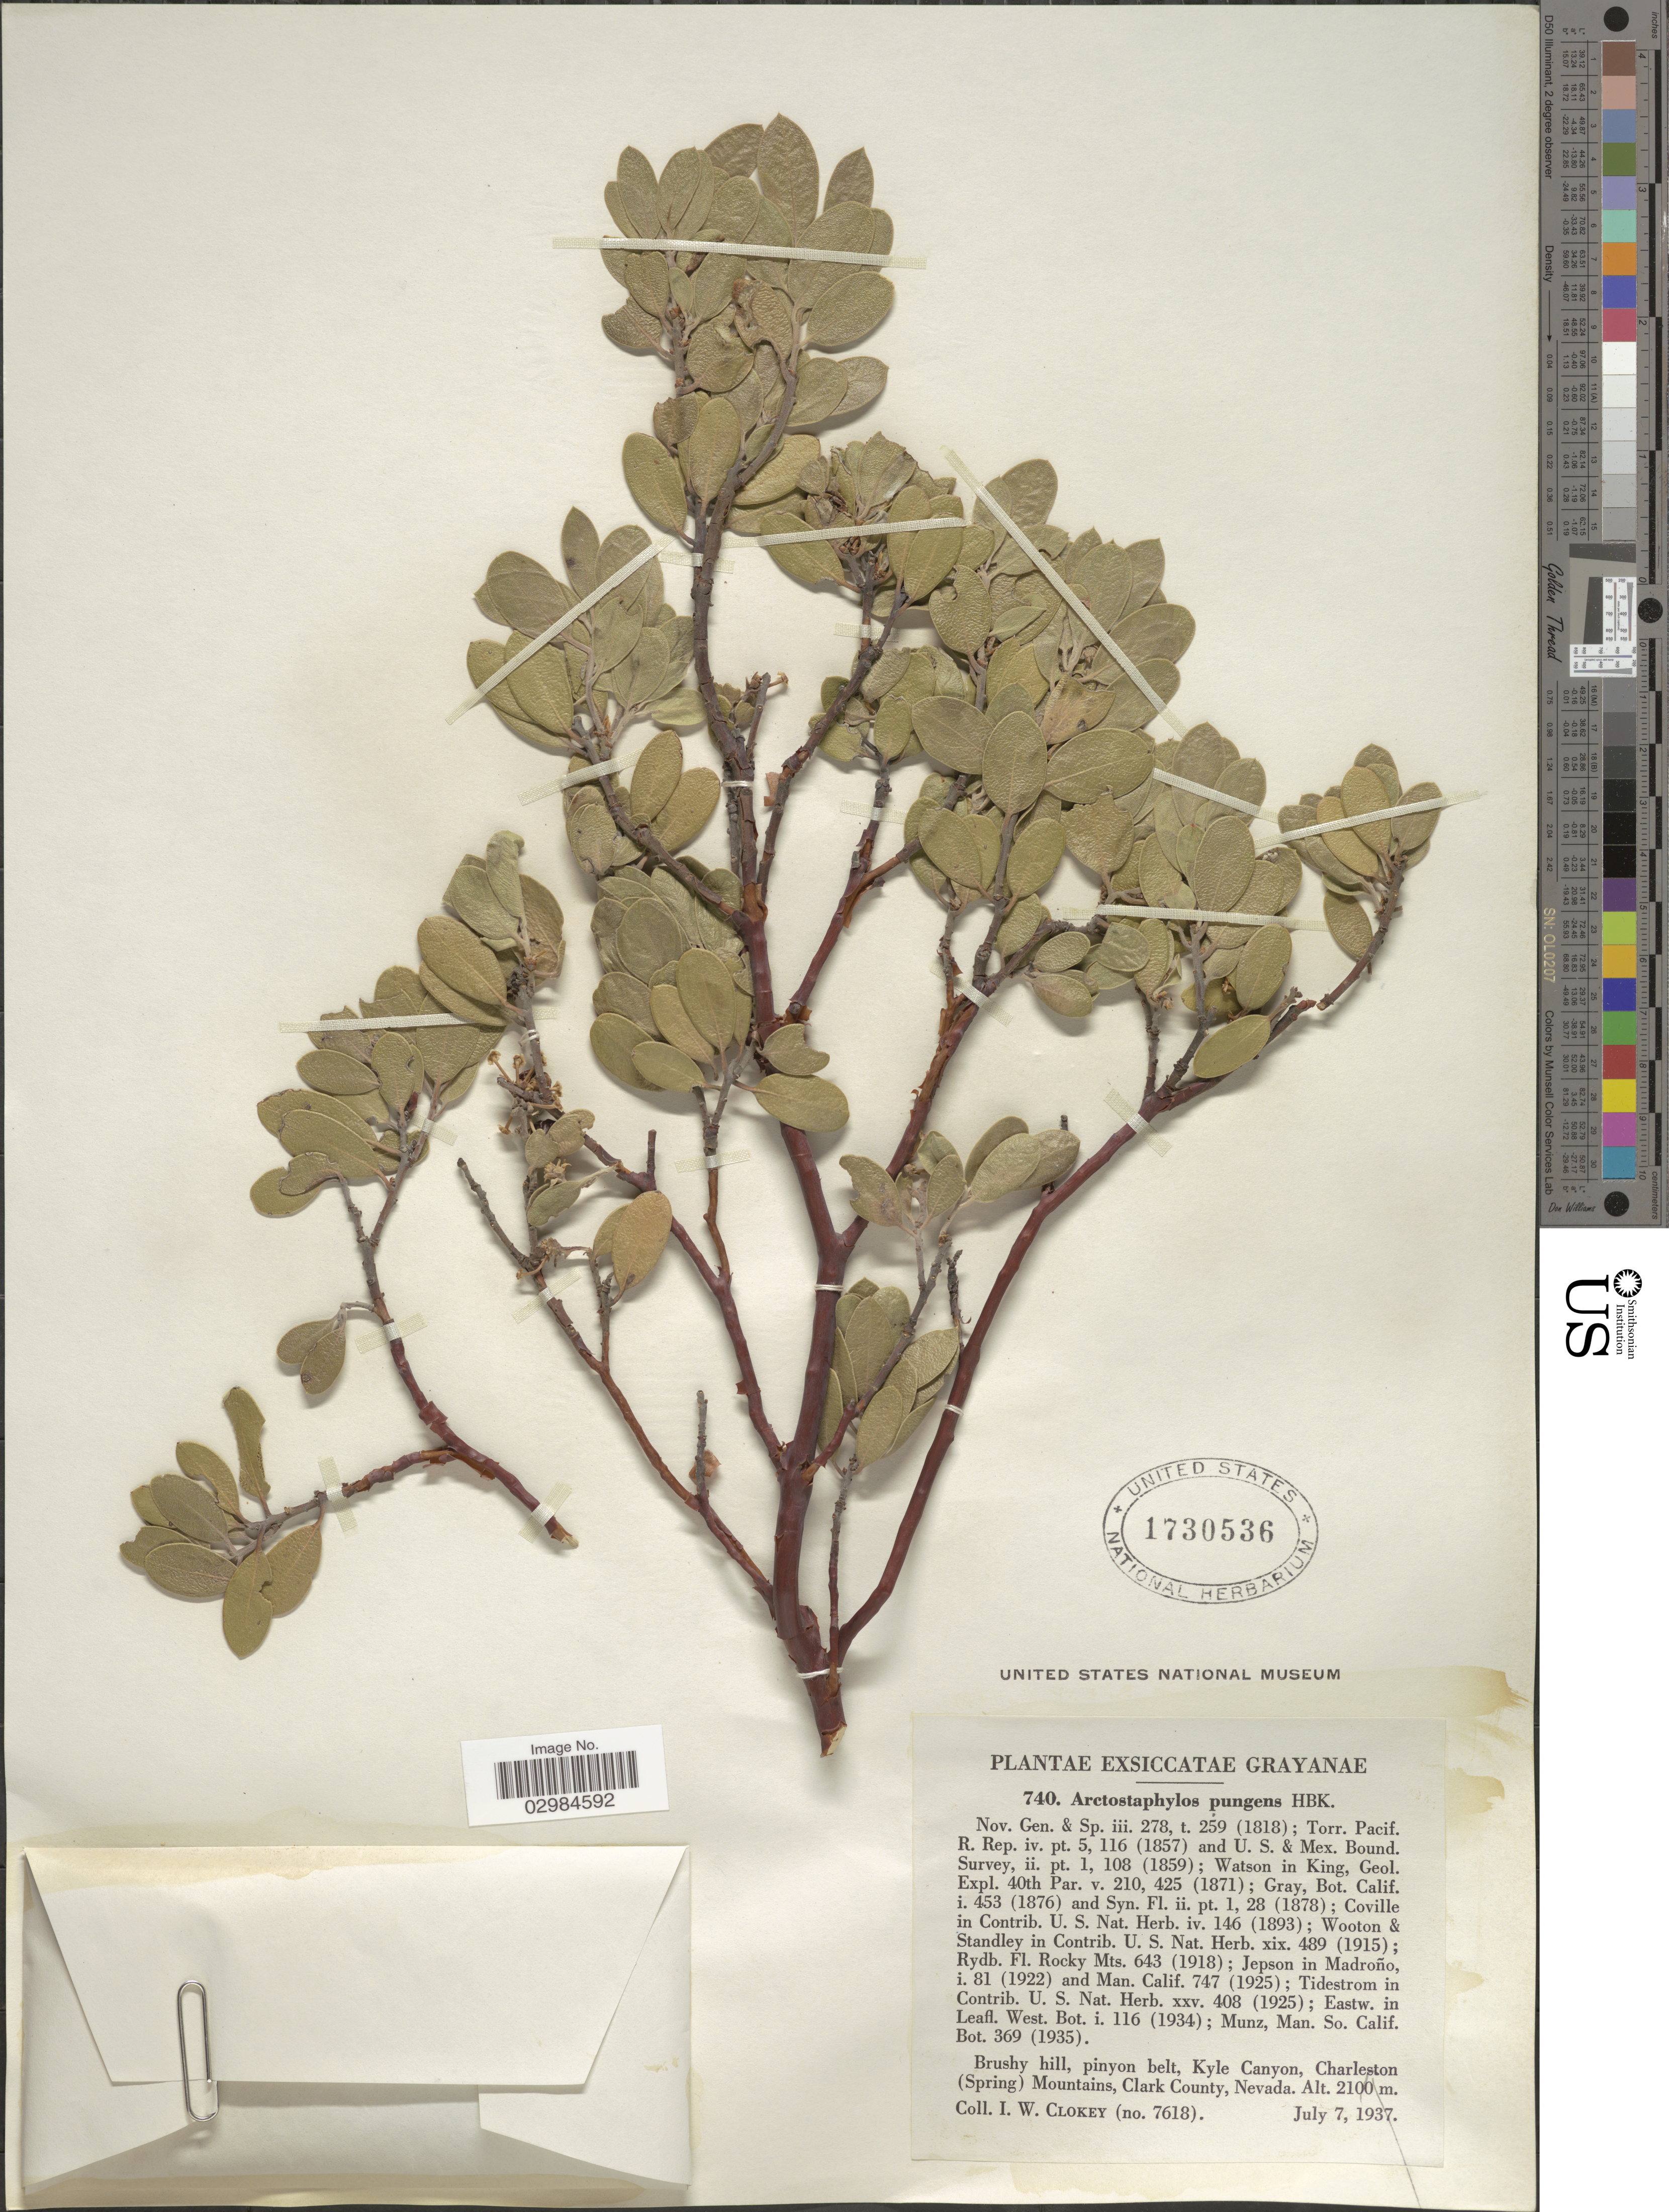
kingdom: Plantae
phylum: Tracheophyta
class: Magnoliopsida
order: Ericales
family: Ericaceae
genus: Arctostaphylos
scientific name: Arctostaphylos pungens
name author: Kunth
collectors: I. W. Clokey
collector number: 7618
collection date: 1937-07-07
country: United States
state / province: Nevada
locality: Grayanae. Brushy hill, pinyon belt, Kyle Canyon, Charleston (Spring) Mountains, Clark County, Nevada.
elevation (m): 2100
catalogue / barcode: US 1730536